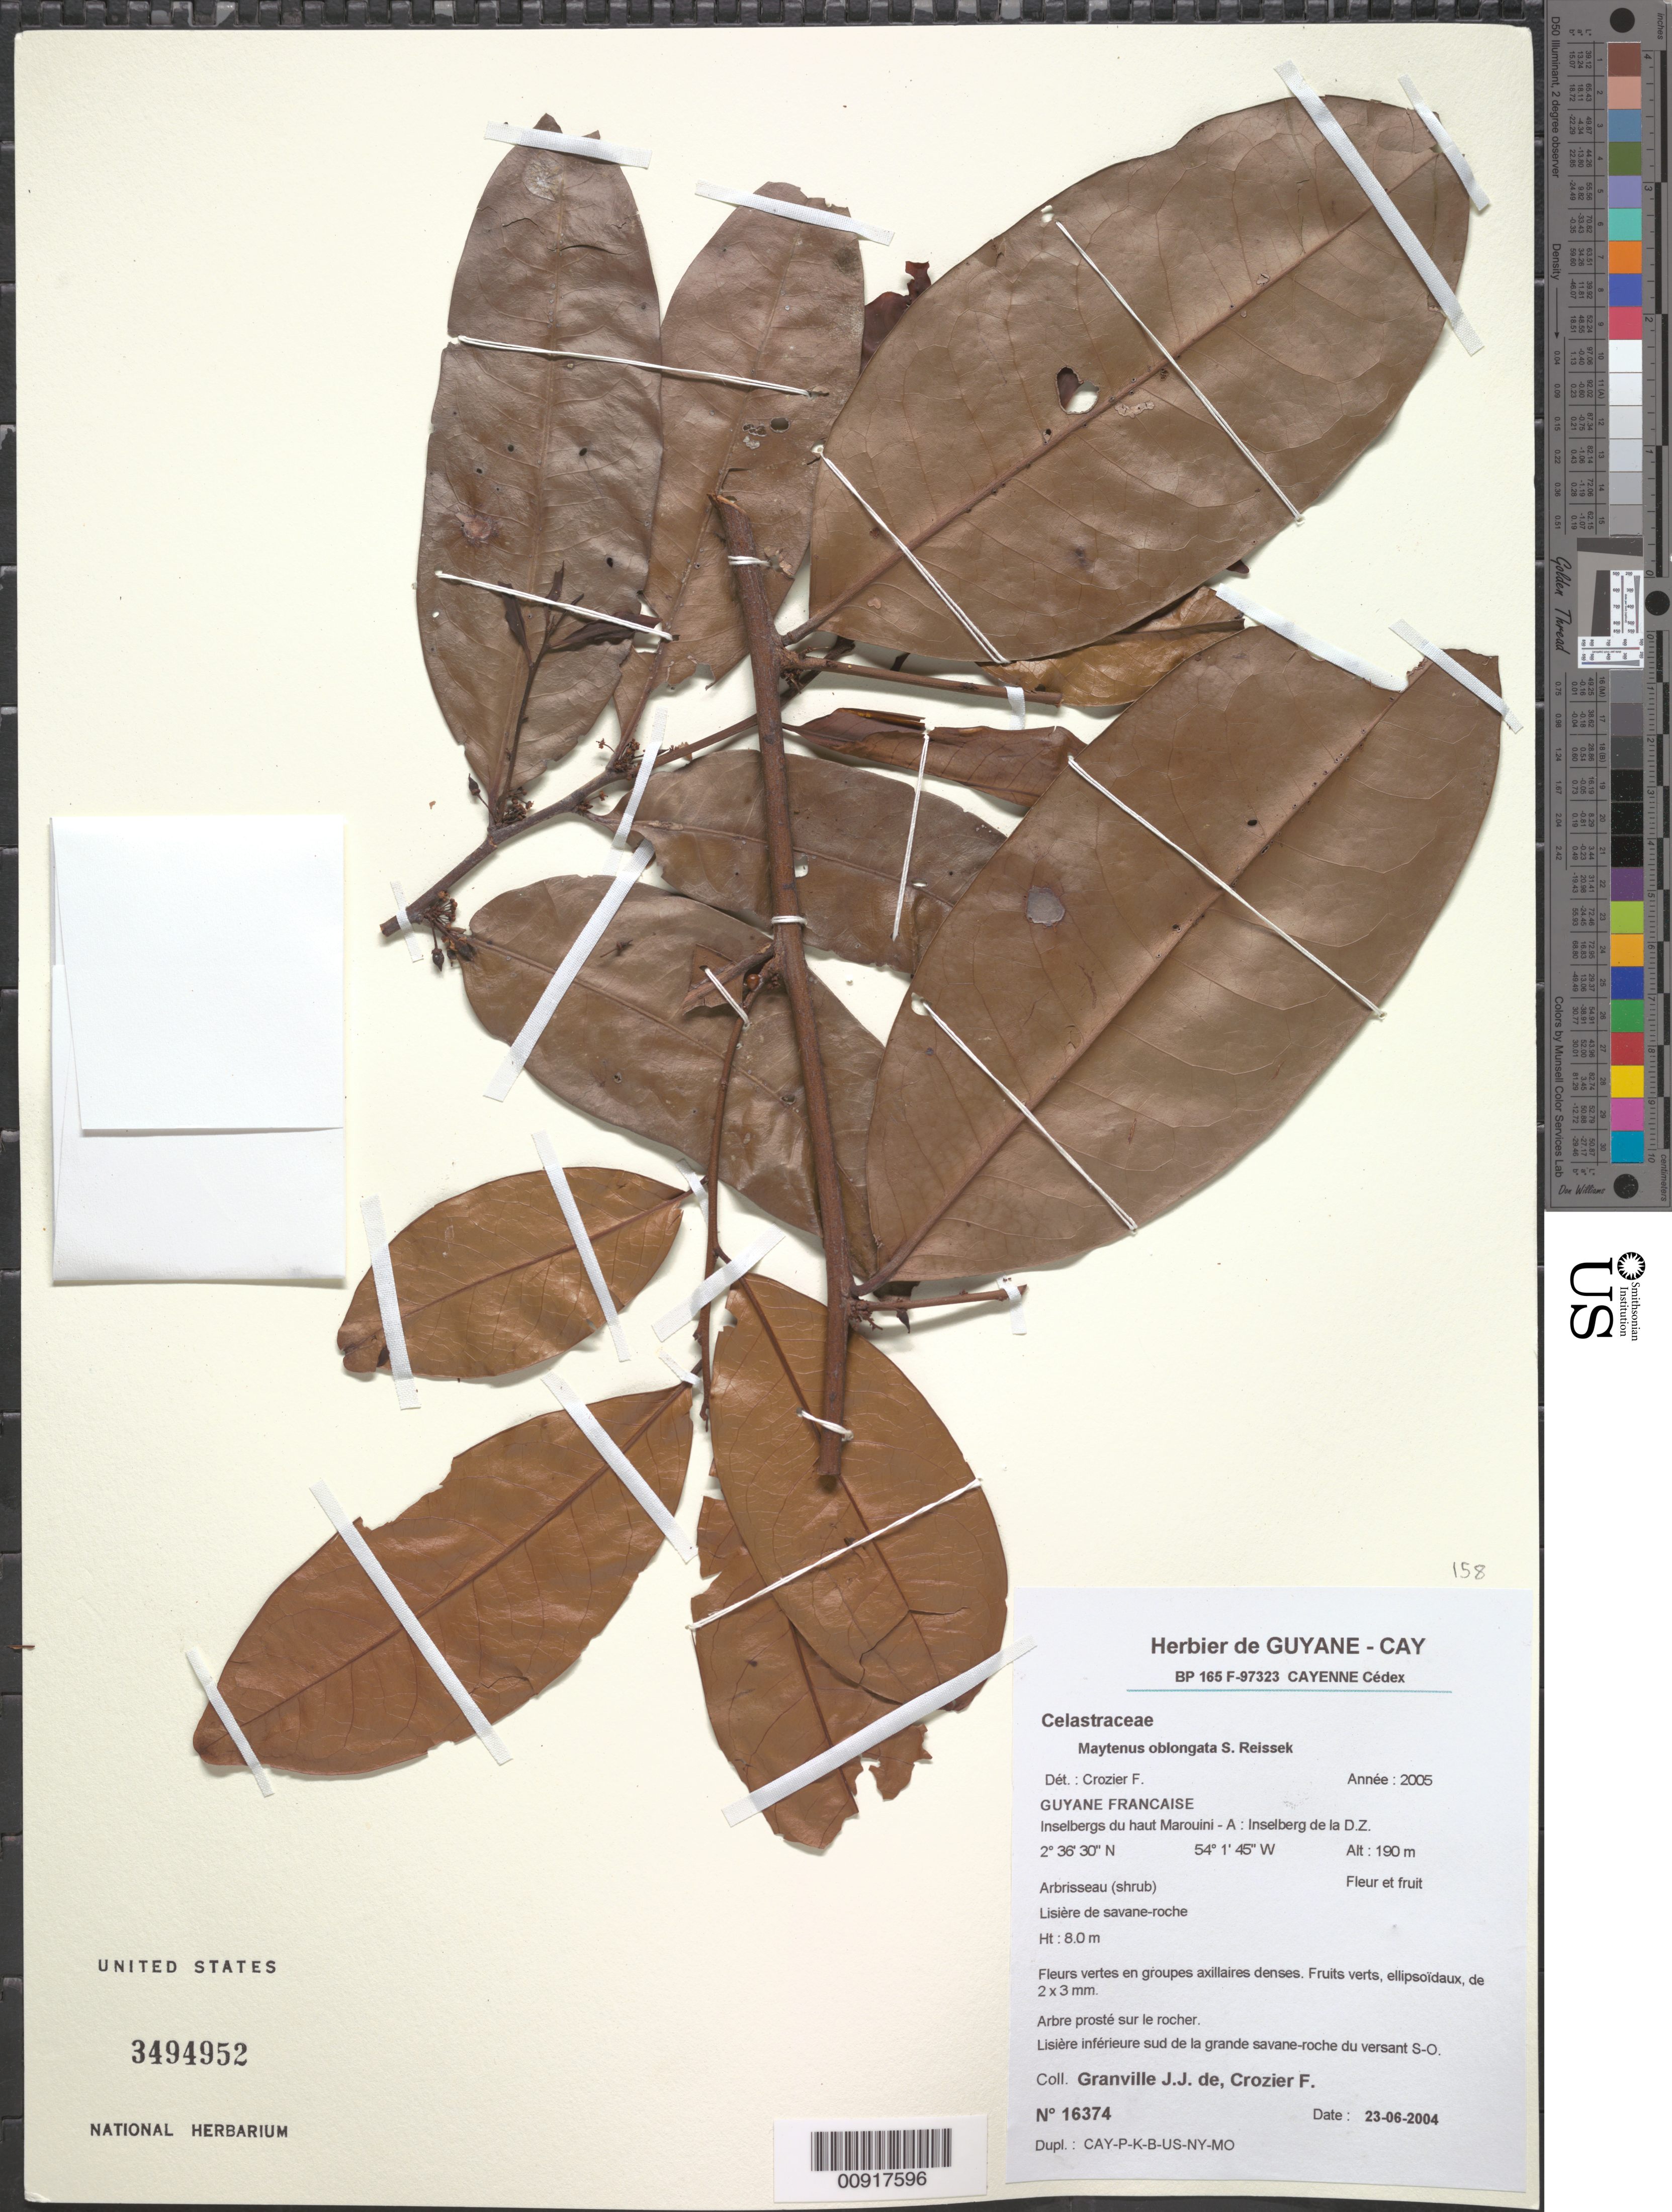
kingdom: Plantae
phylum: Tracheophyta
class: Magnoliopsida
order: Celastrales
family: Celastraceae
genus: Maytenus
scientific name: Maytenus oblongata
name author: Reissek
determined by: Crozier, F.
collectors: J.-J. de Granville & F. Crozier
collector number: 16374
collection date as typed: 23-Jun-04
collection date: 2004-06-23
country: French Guiana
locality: Haut Marouini-A; Inselberg de la D.Z.; lisiere inferieure S de la grande savane-roche du versant SO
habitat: Lisiere de savane-roche. Arbre proste sur le rocher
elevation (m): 190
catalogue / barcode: US 3494952